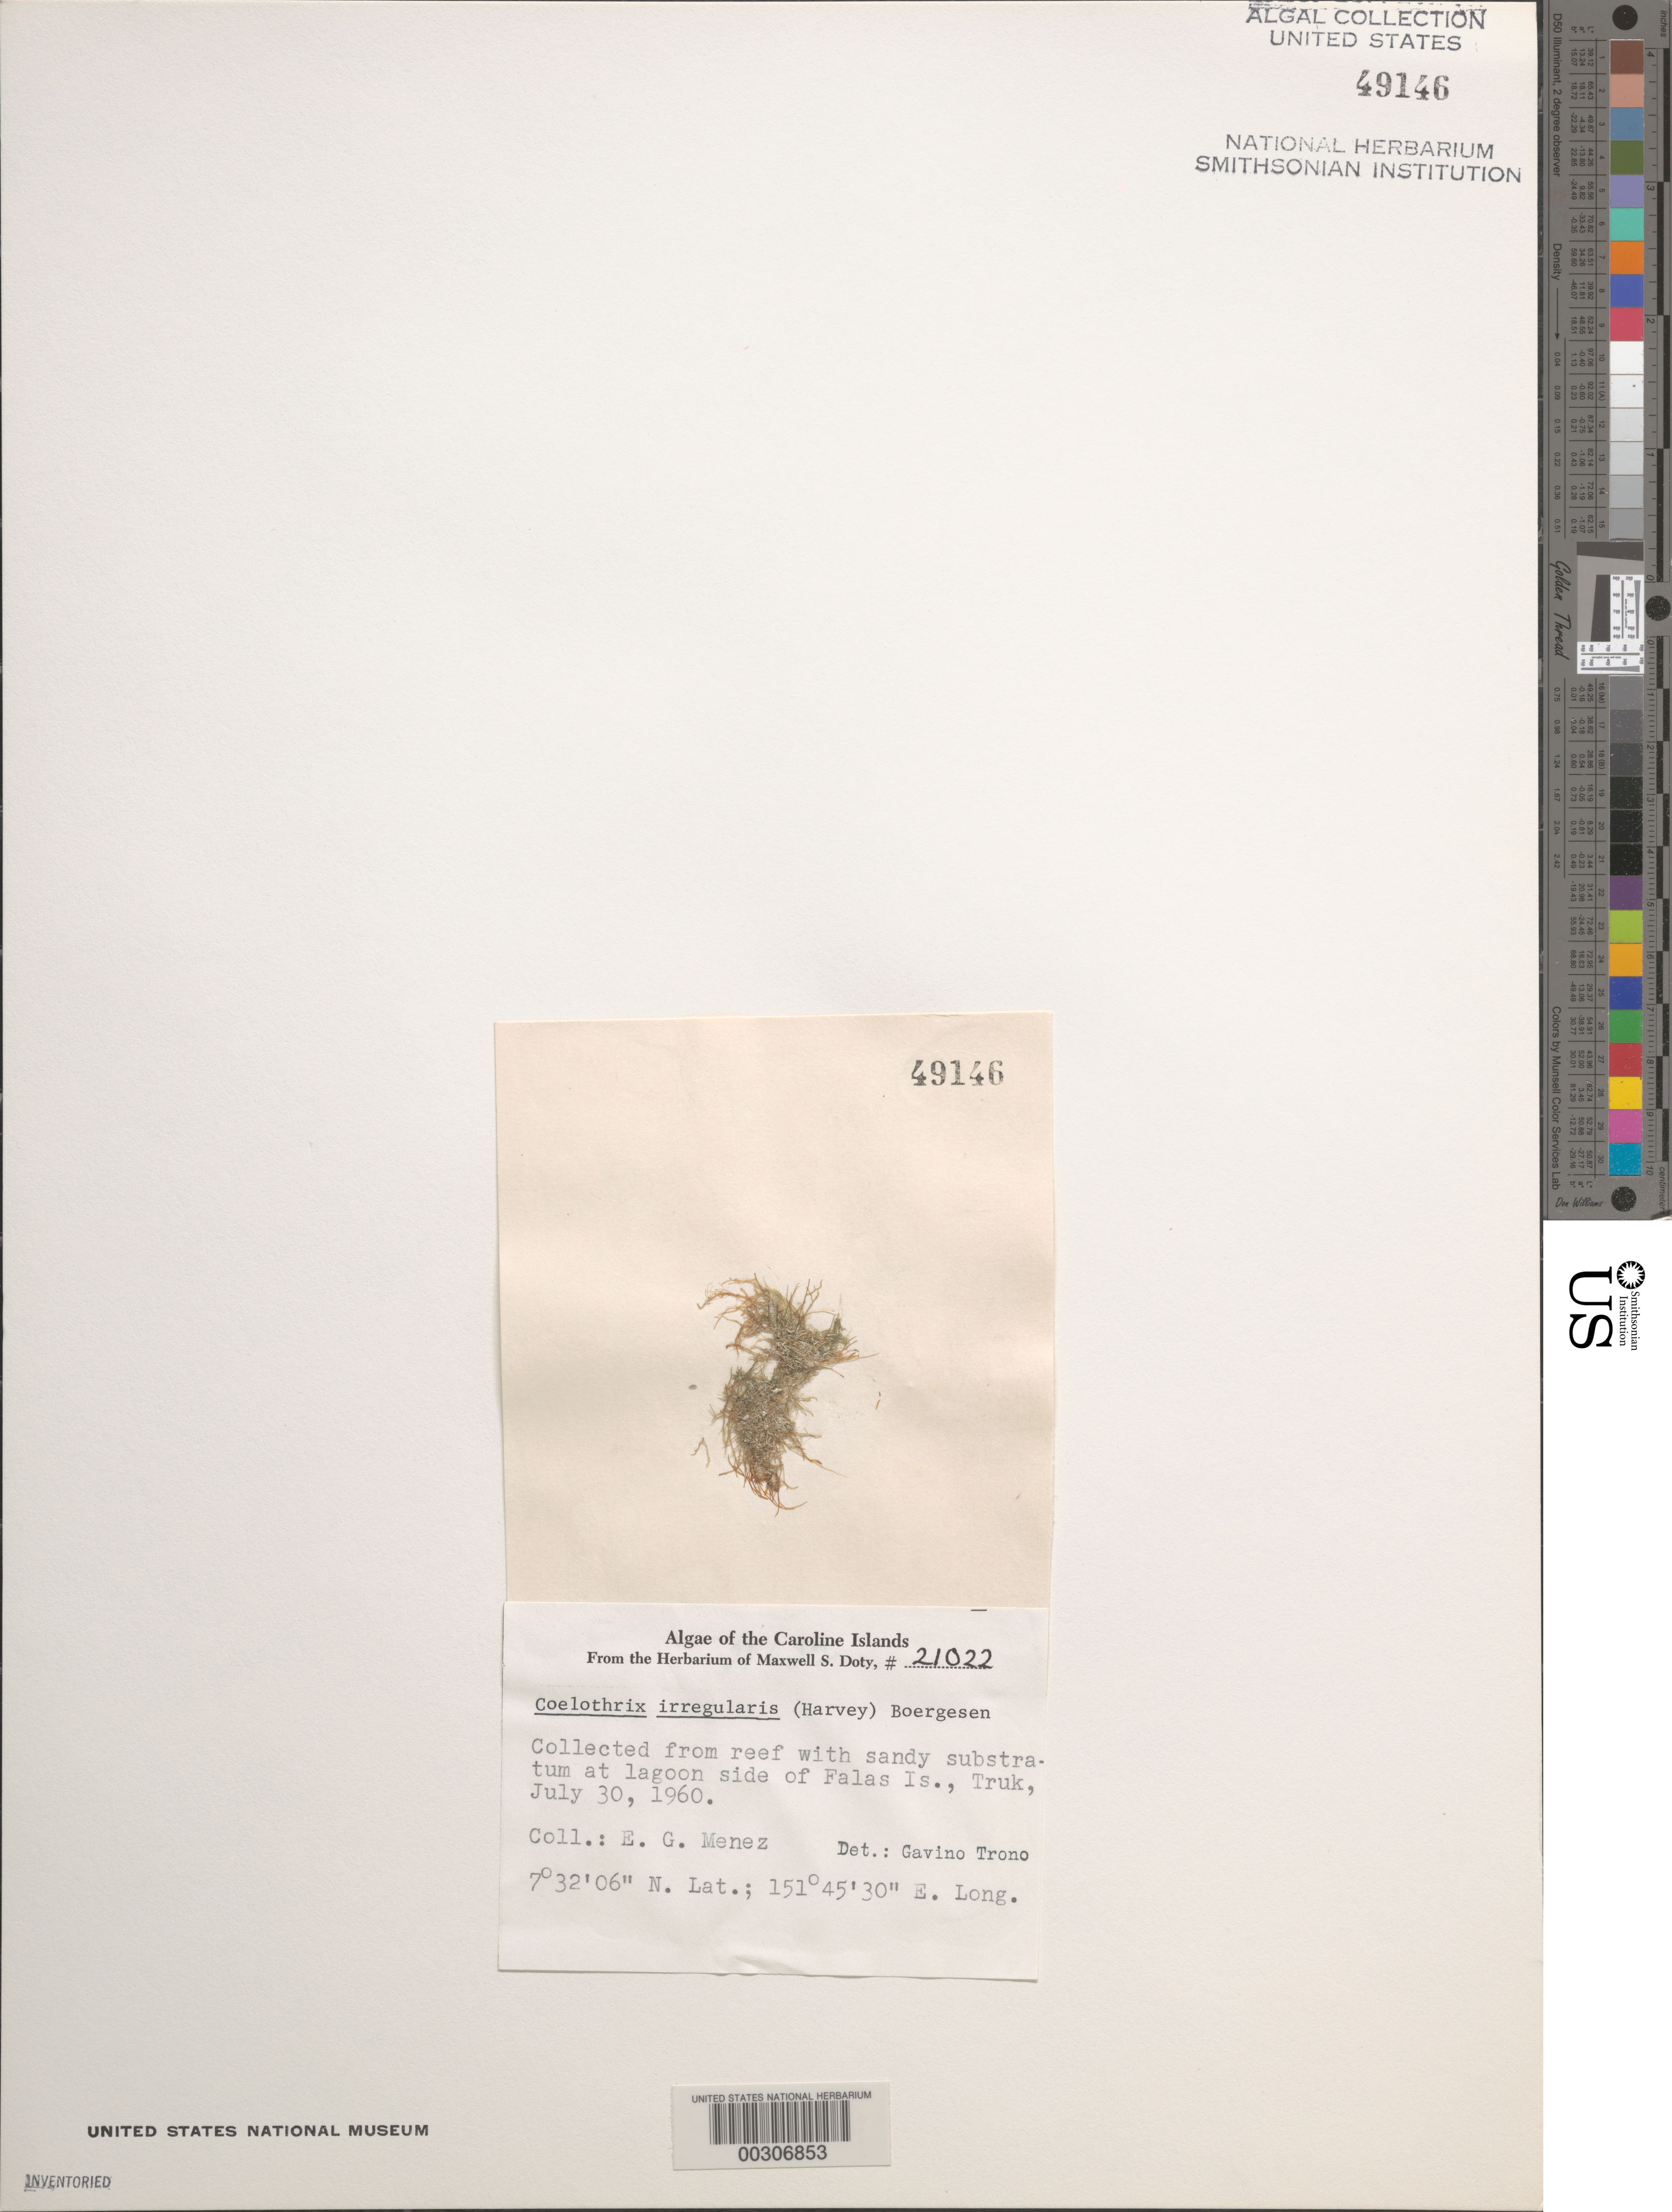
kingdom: Plantae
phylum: Rhodophyta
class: Florideophyceae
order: Rhodymeniales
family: Champiaceae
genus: Coelothrix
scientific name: Coelothrix irregularis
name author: (Harv.) Børgesen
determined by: Trono, Gavino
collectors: Meñez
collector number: MSD 21022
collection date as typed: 30 Jul 1960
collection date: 1960-07-30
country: Micronesia, Federated States of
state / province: Truk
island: Falas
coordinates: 7 32' 06" N, 151 45' 30" E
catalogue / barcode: US 49146